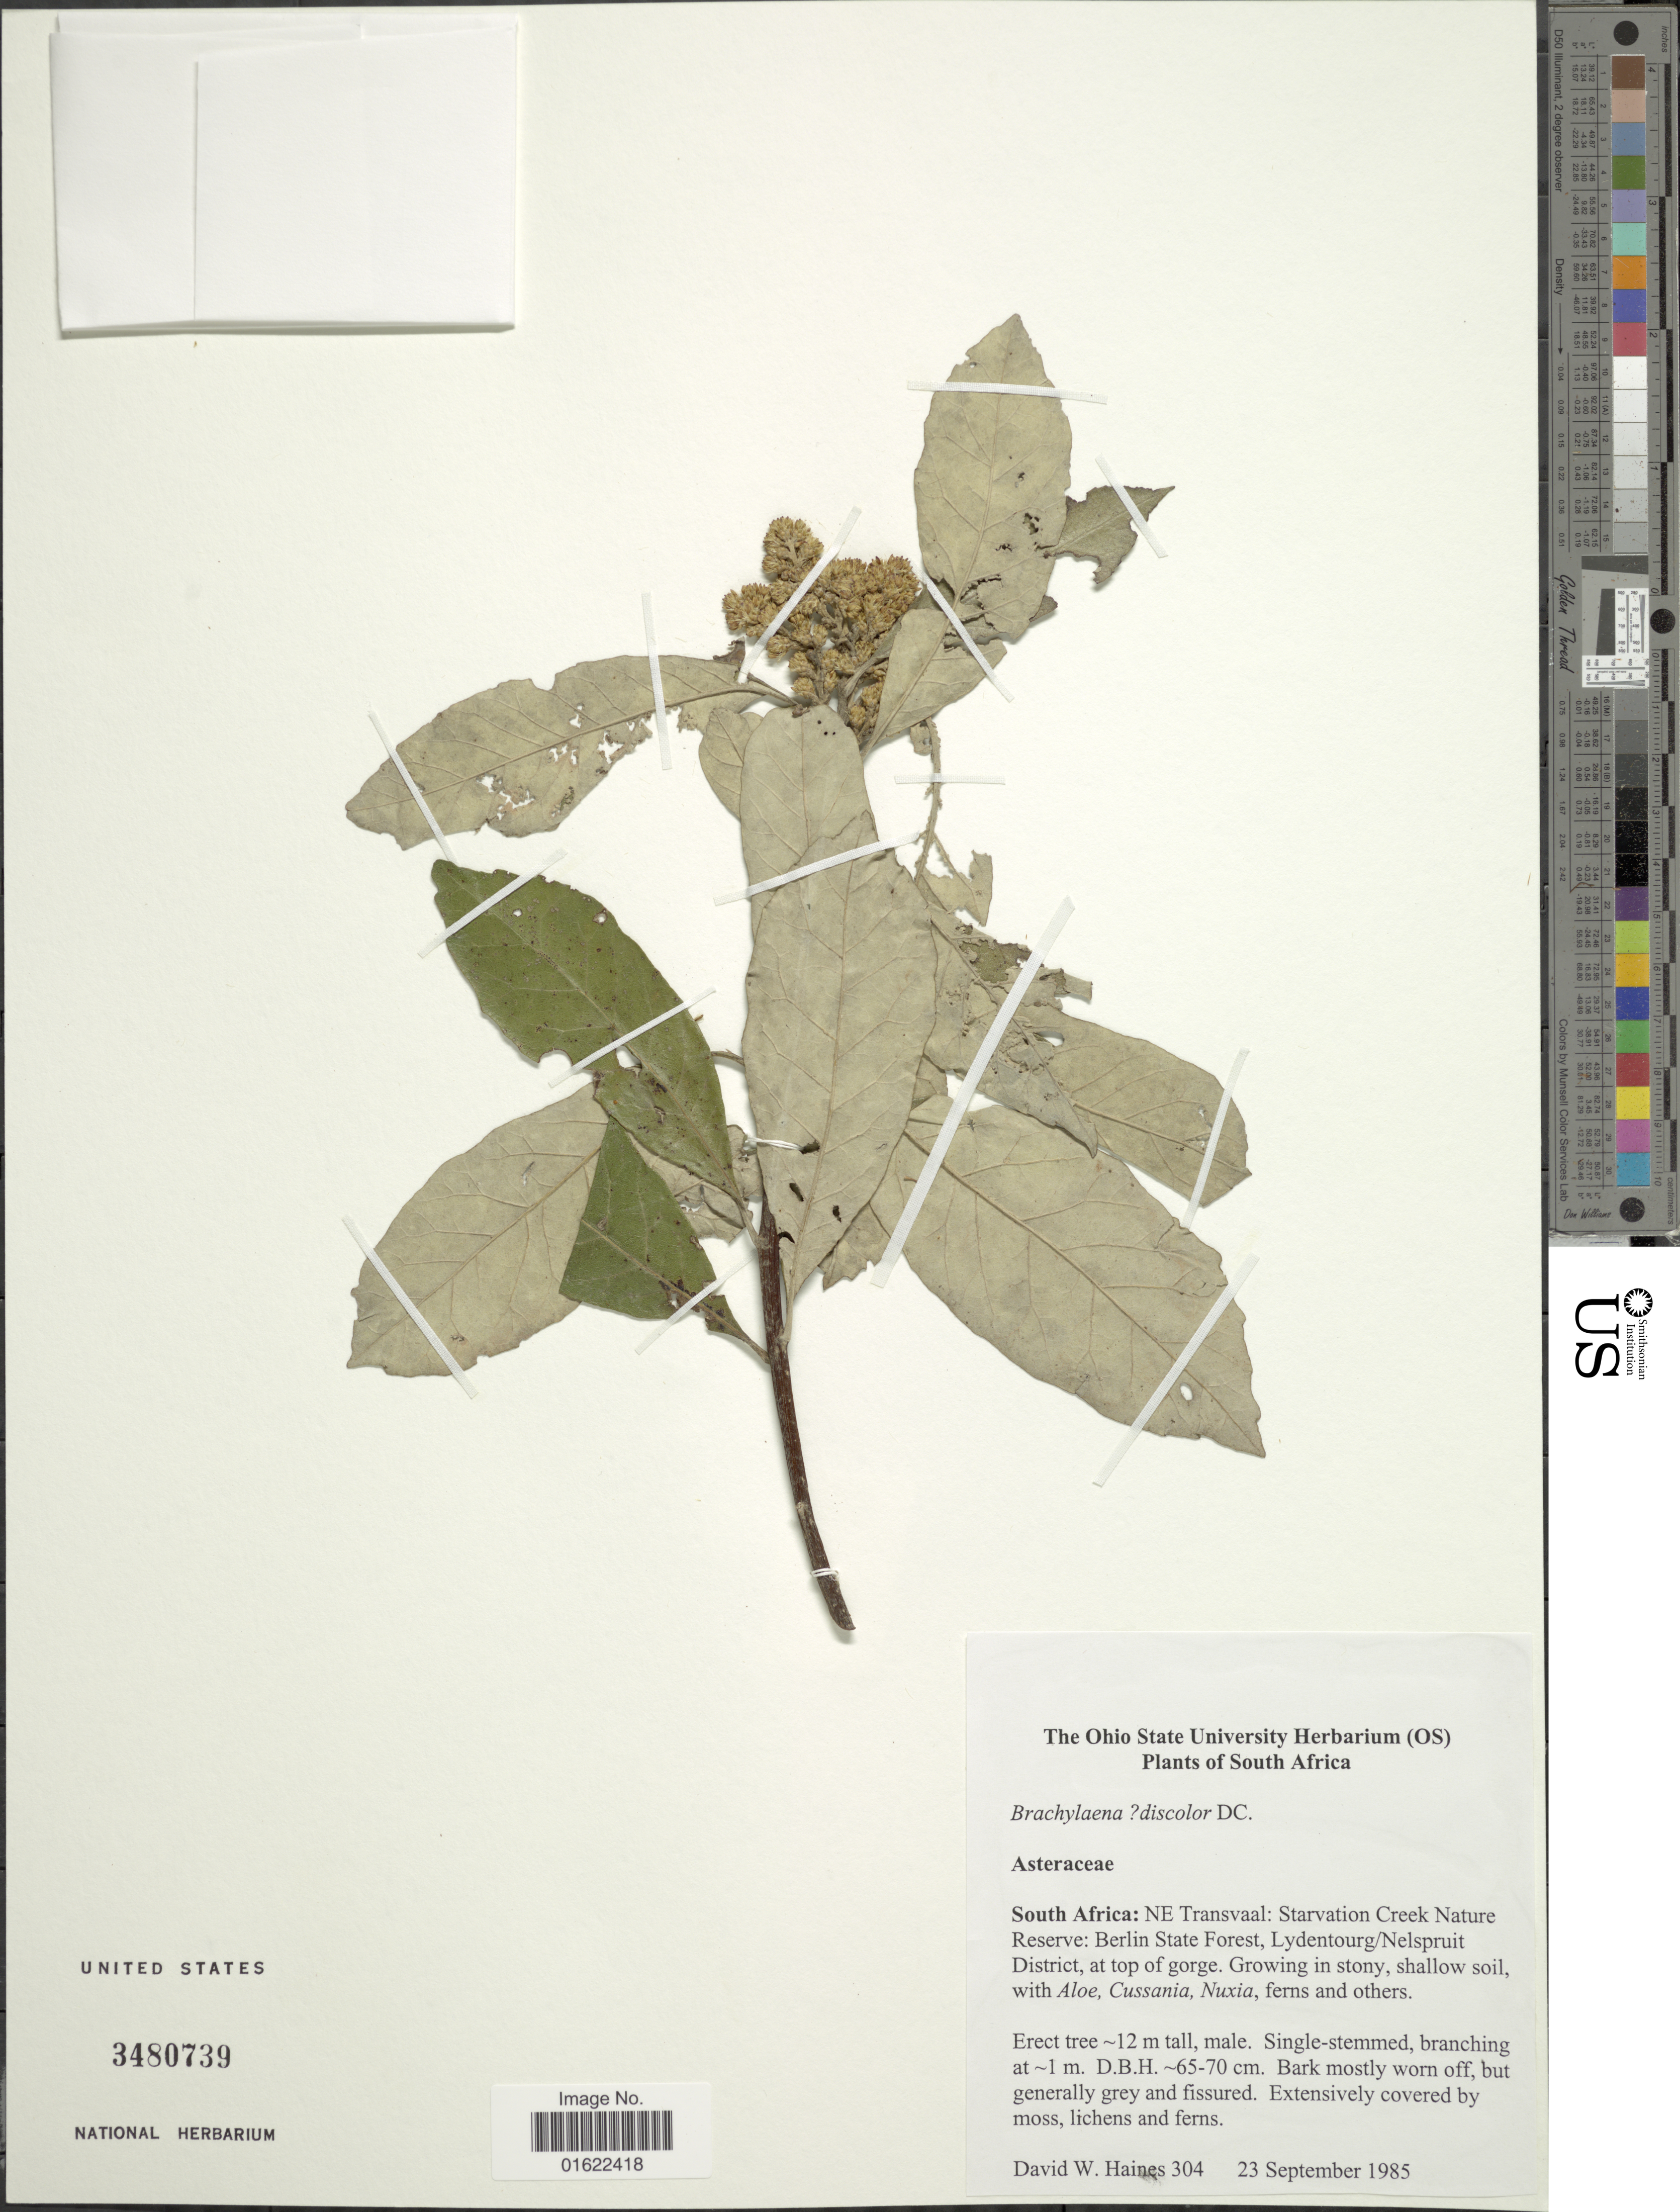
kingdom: Plantae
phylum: Tracheophyta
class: Magnoliopsida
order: Asterales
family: Asteraceae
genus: Brachylaena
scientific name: Brachylaena discolor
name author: DC.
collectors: D. Haines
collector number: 304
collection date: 1985-09-23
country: South Africa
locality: NE Transvaal: Starvation Creek Nature Reserve: Berlin State Forest, Lydentourg/ Nelspruit District, at top of gorge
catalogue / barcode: US 3480739